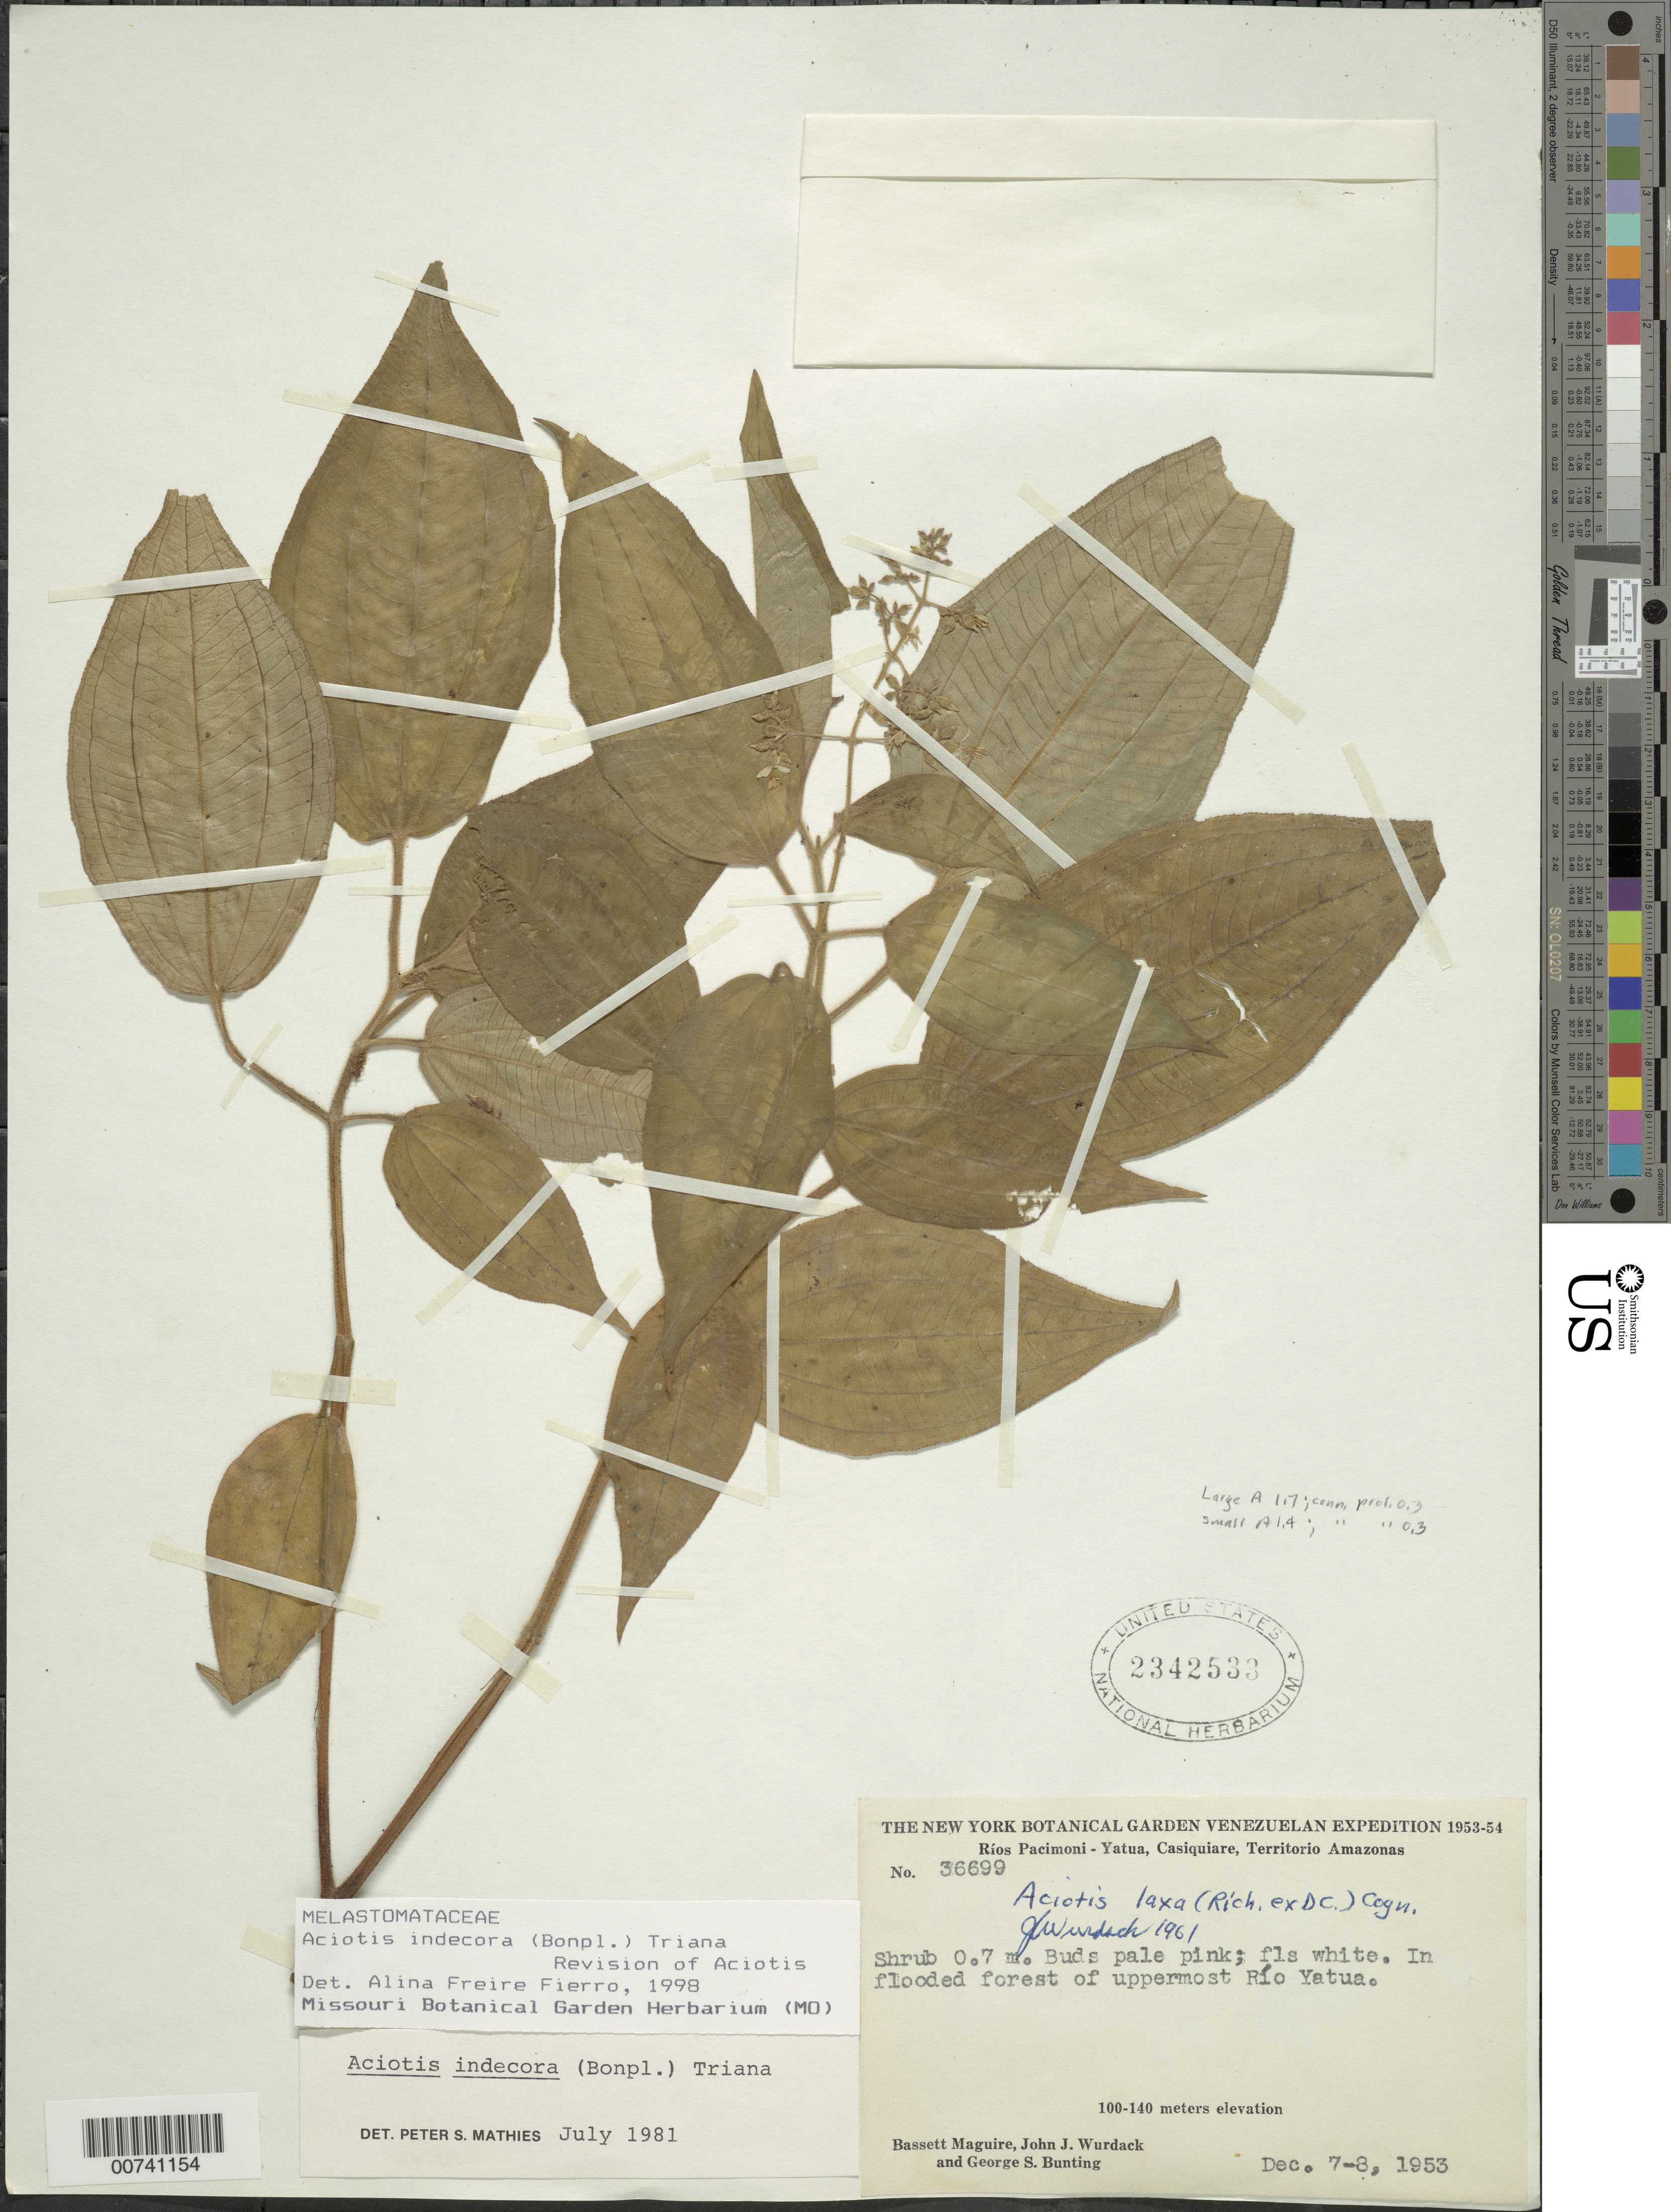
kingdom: Plantae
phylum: Tracheophyta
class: Magnoliopsida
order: Myrtales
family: Melastomataceae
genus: Aciotis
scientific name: Aciotis indecora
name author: (Bonpl.) Triana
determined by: Freire-Fierro, A.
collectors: B. Maguire, J. J. Wurdack & G. S. Bunting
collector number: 36699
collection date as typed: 7-Dec-53 to 8-Dec-53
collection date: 1953-12-07/1953-12-08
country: Venezuela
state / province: Amazonas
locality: Ríos Pacimoni - Yatua, Casiquiare, uppermost Río Yatua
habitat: Flooded forest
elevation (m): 100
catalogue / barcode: US 2342533